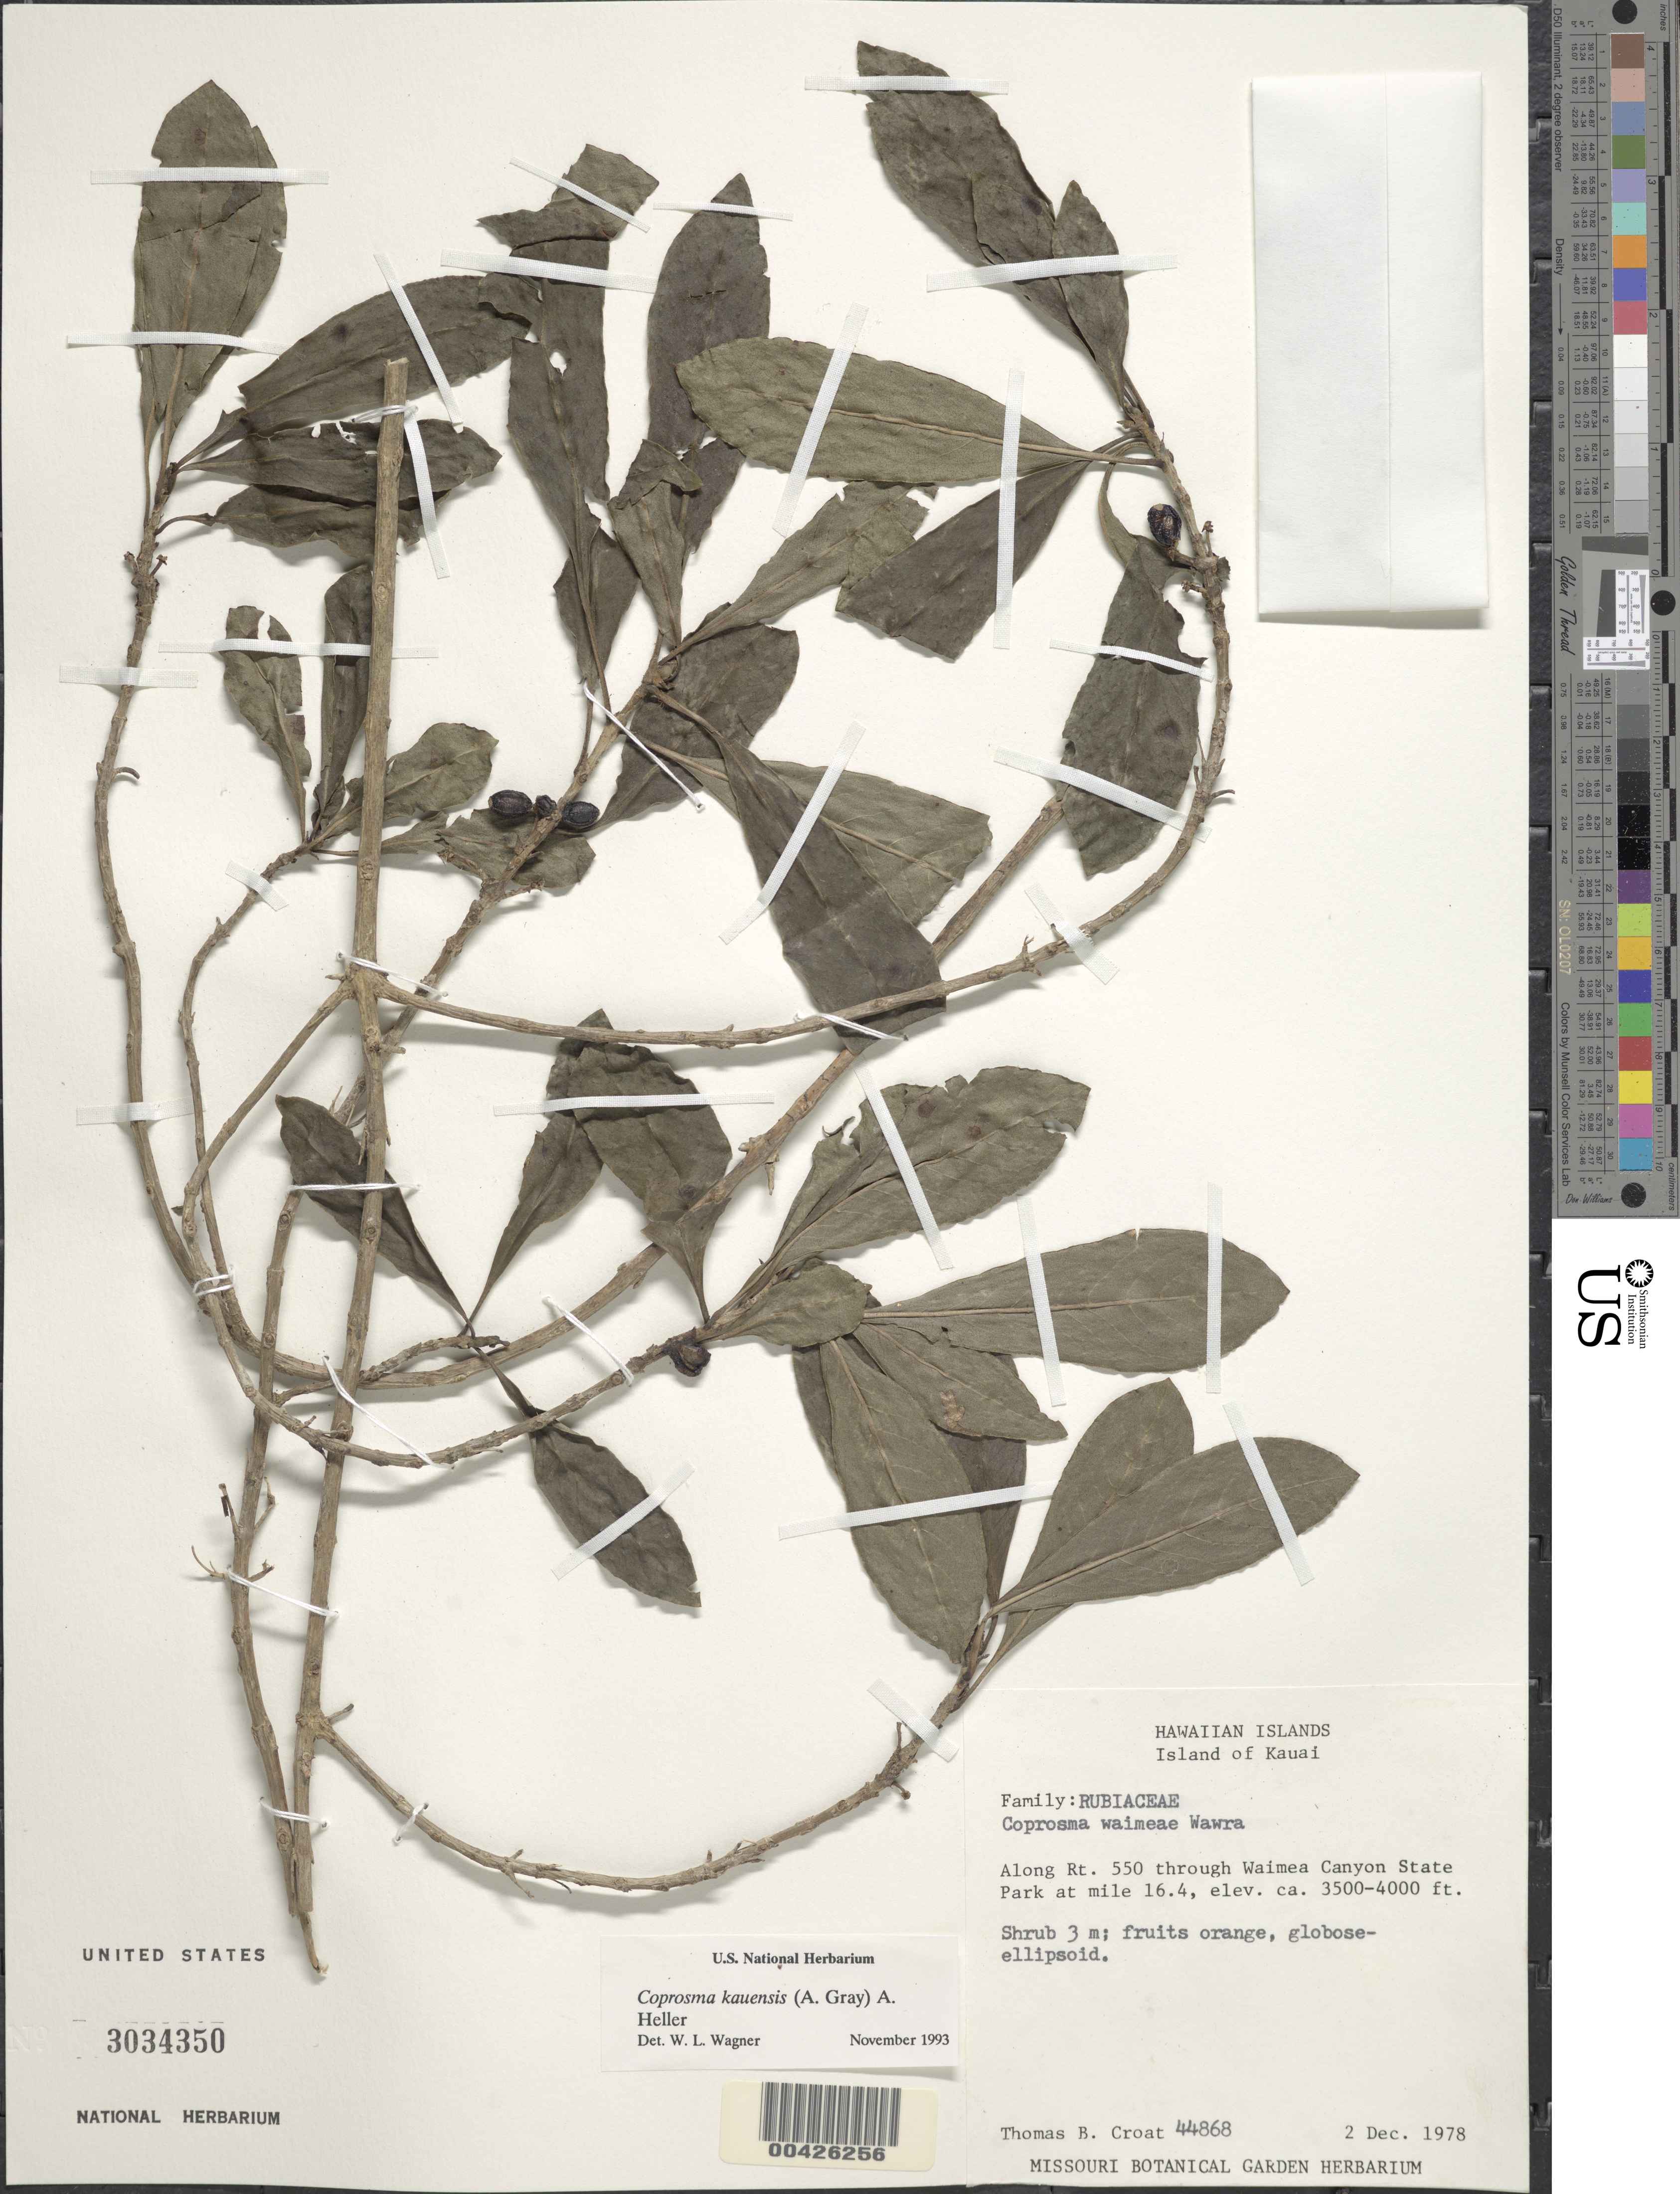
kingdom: Plantae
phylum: Tracheophyta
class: Magnoliopsida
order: Gentianales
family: Rubiaceae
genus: Coprosma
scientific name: Coprosma kauensis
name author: A. Heller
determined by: Wagner, W. L., (BOT), Smithsonian Institution - National Museum of Natural History (UNITED STATES)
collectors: T. B. Croat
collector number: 44868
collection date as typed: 2 Dec 1979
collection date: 1979-12-02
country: United States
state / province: Hawaii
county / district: Kauai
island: Kaua'i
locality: Along route 550 through Waimea Canyon State Park at mi 16.4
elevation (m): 1067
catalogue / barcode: US 3034350